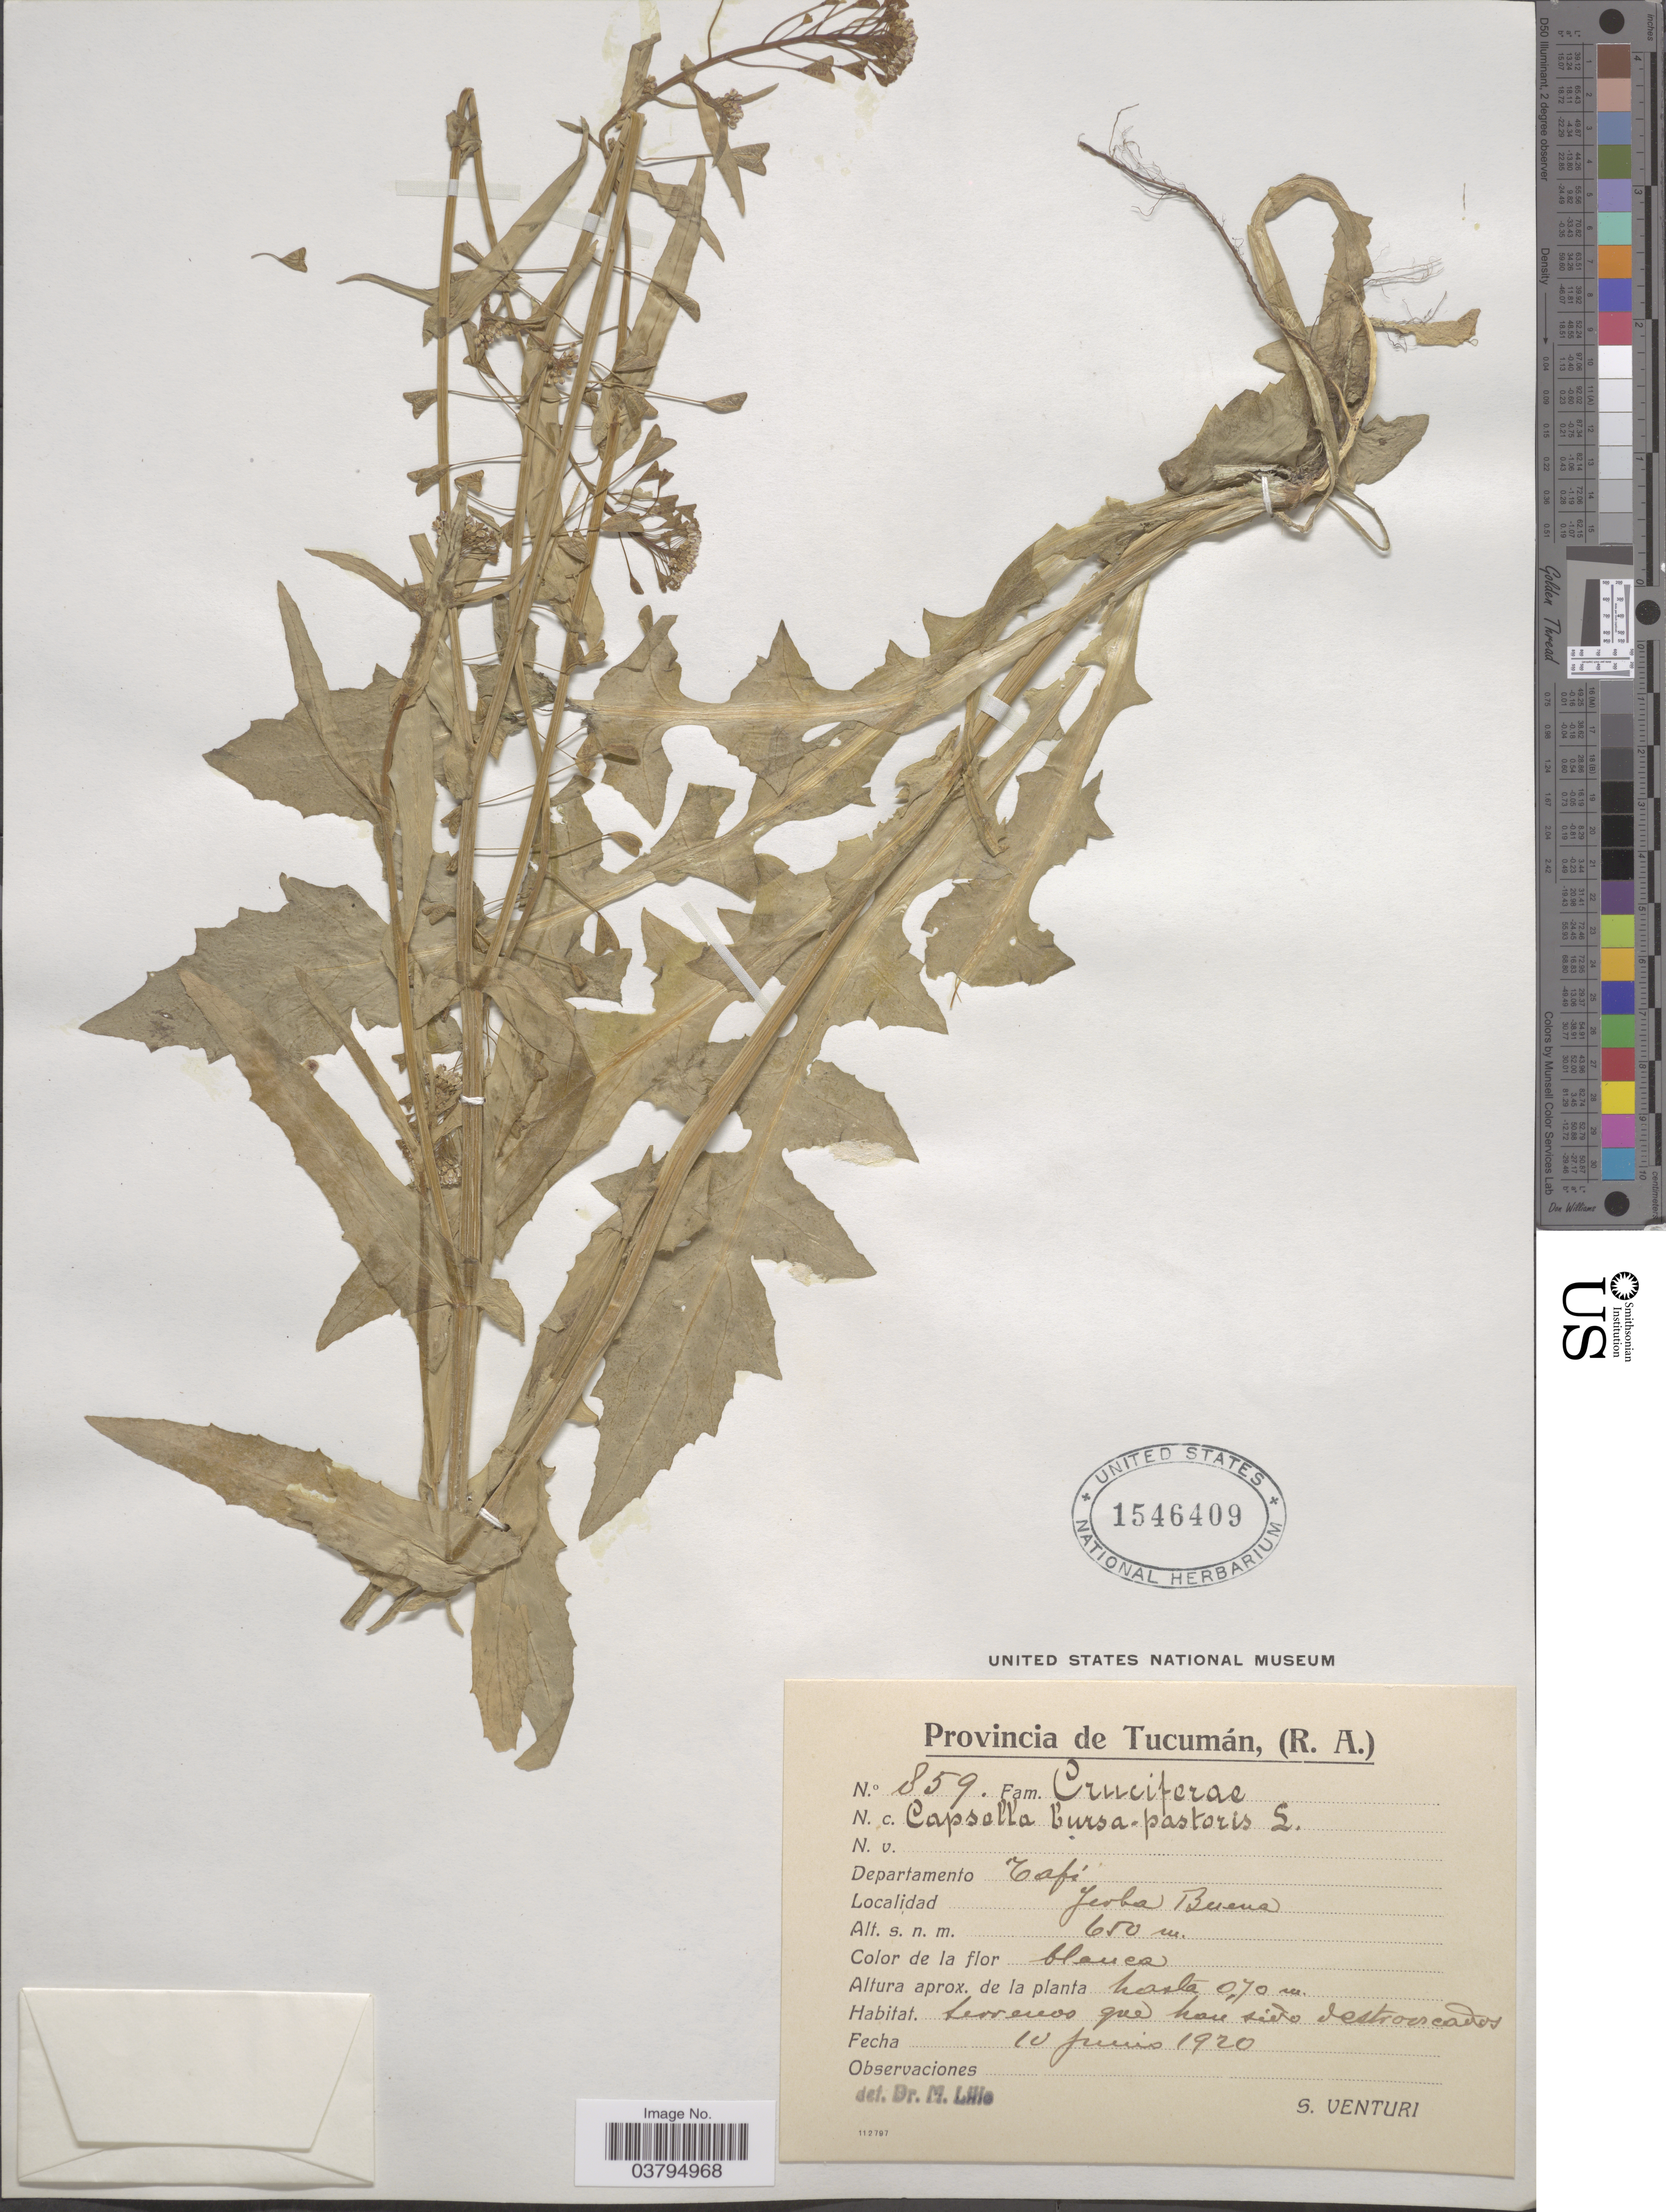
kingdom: Plantae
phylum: Tracheophyta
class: Magnoliopsida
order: Brassicales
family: Brassicaceae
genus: Capsella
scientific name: Capsella bursa-pastoris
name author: (L.) Medik.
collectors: S. Venturi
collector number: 859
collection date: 1920-06-10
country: Argentina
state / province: Tucuman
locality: Departamento Tafi. Jerba Buena.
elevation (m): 650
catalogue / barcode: US 1546409